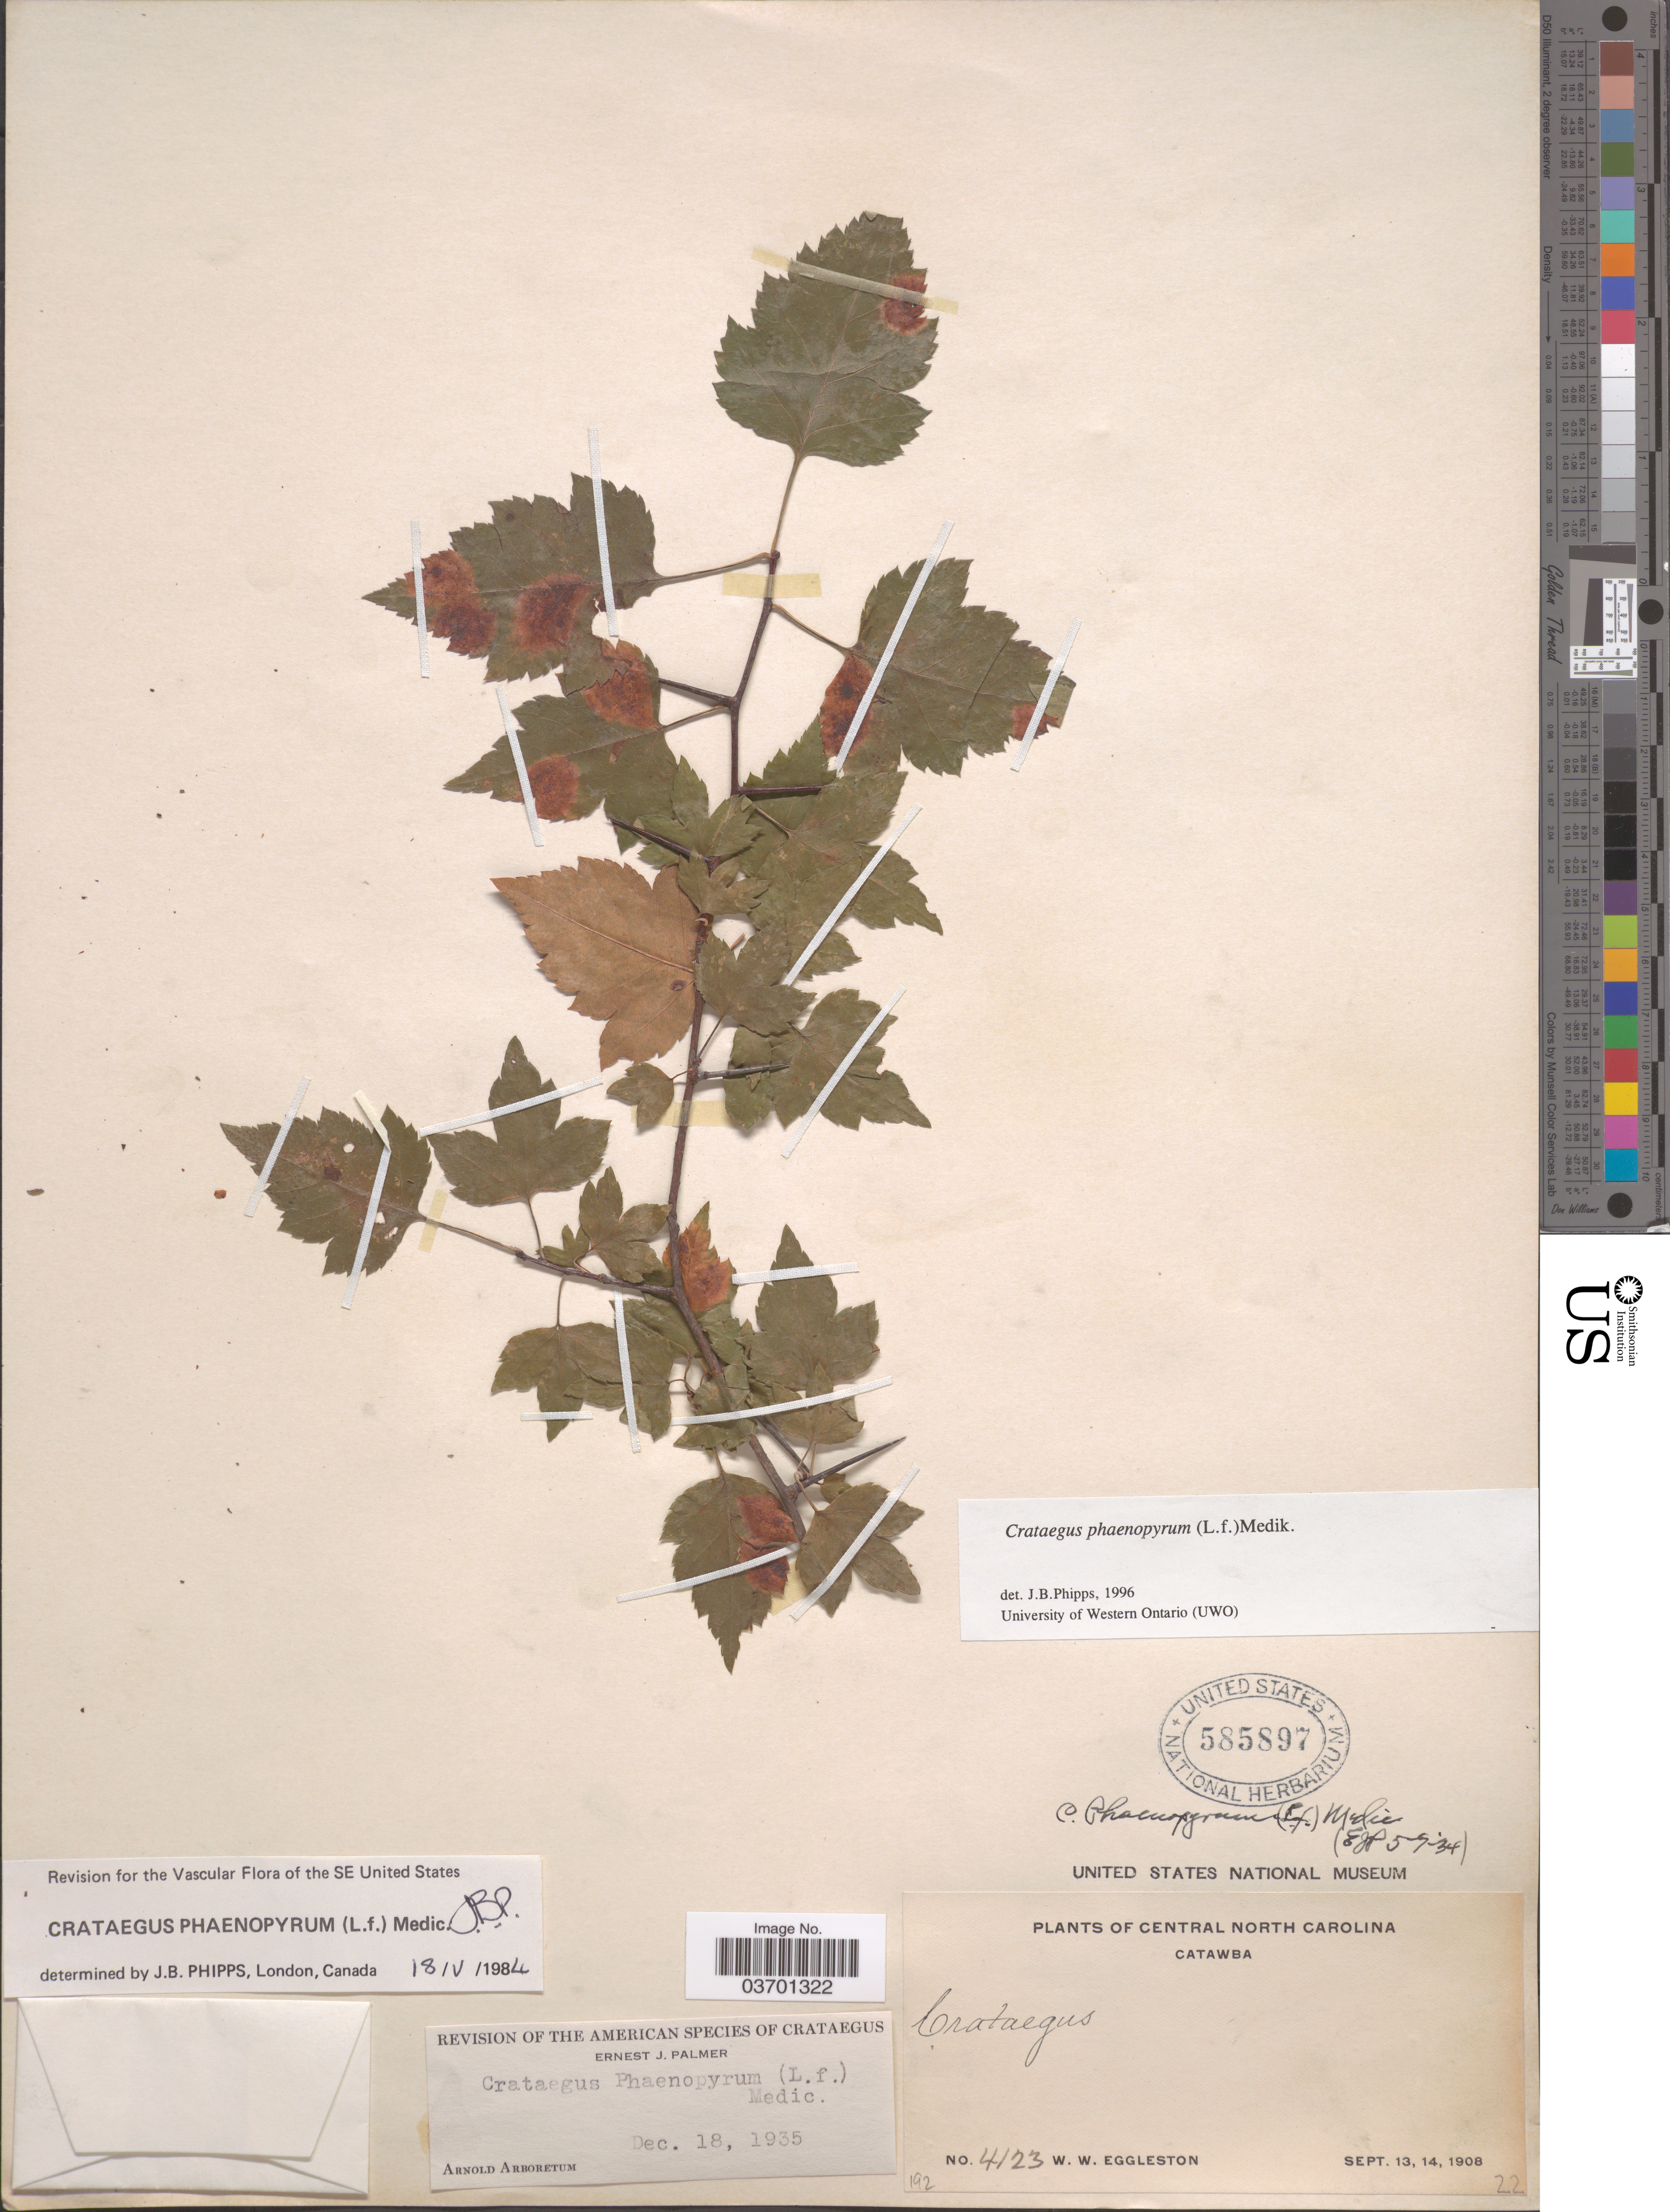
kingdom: Plantae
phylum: Tracheophyta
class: Magnoliopsida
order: Rosales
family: Rosaceae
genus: Crataegus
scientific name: Crataegus phaenopyrum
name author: (L. f.) Medik.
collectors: W. W. Eggleston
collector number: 4123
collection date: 1908-09-13/1908-09-14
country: United States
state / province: North Carolina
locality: Central North Carolina. Catawba.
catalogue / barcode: US 585897